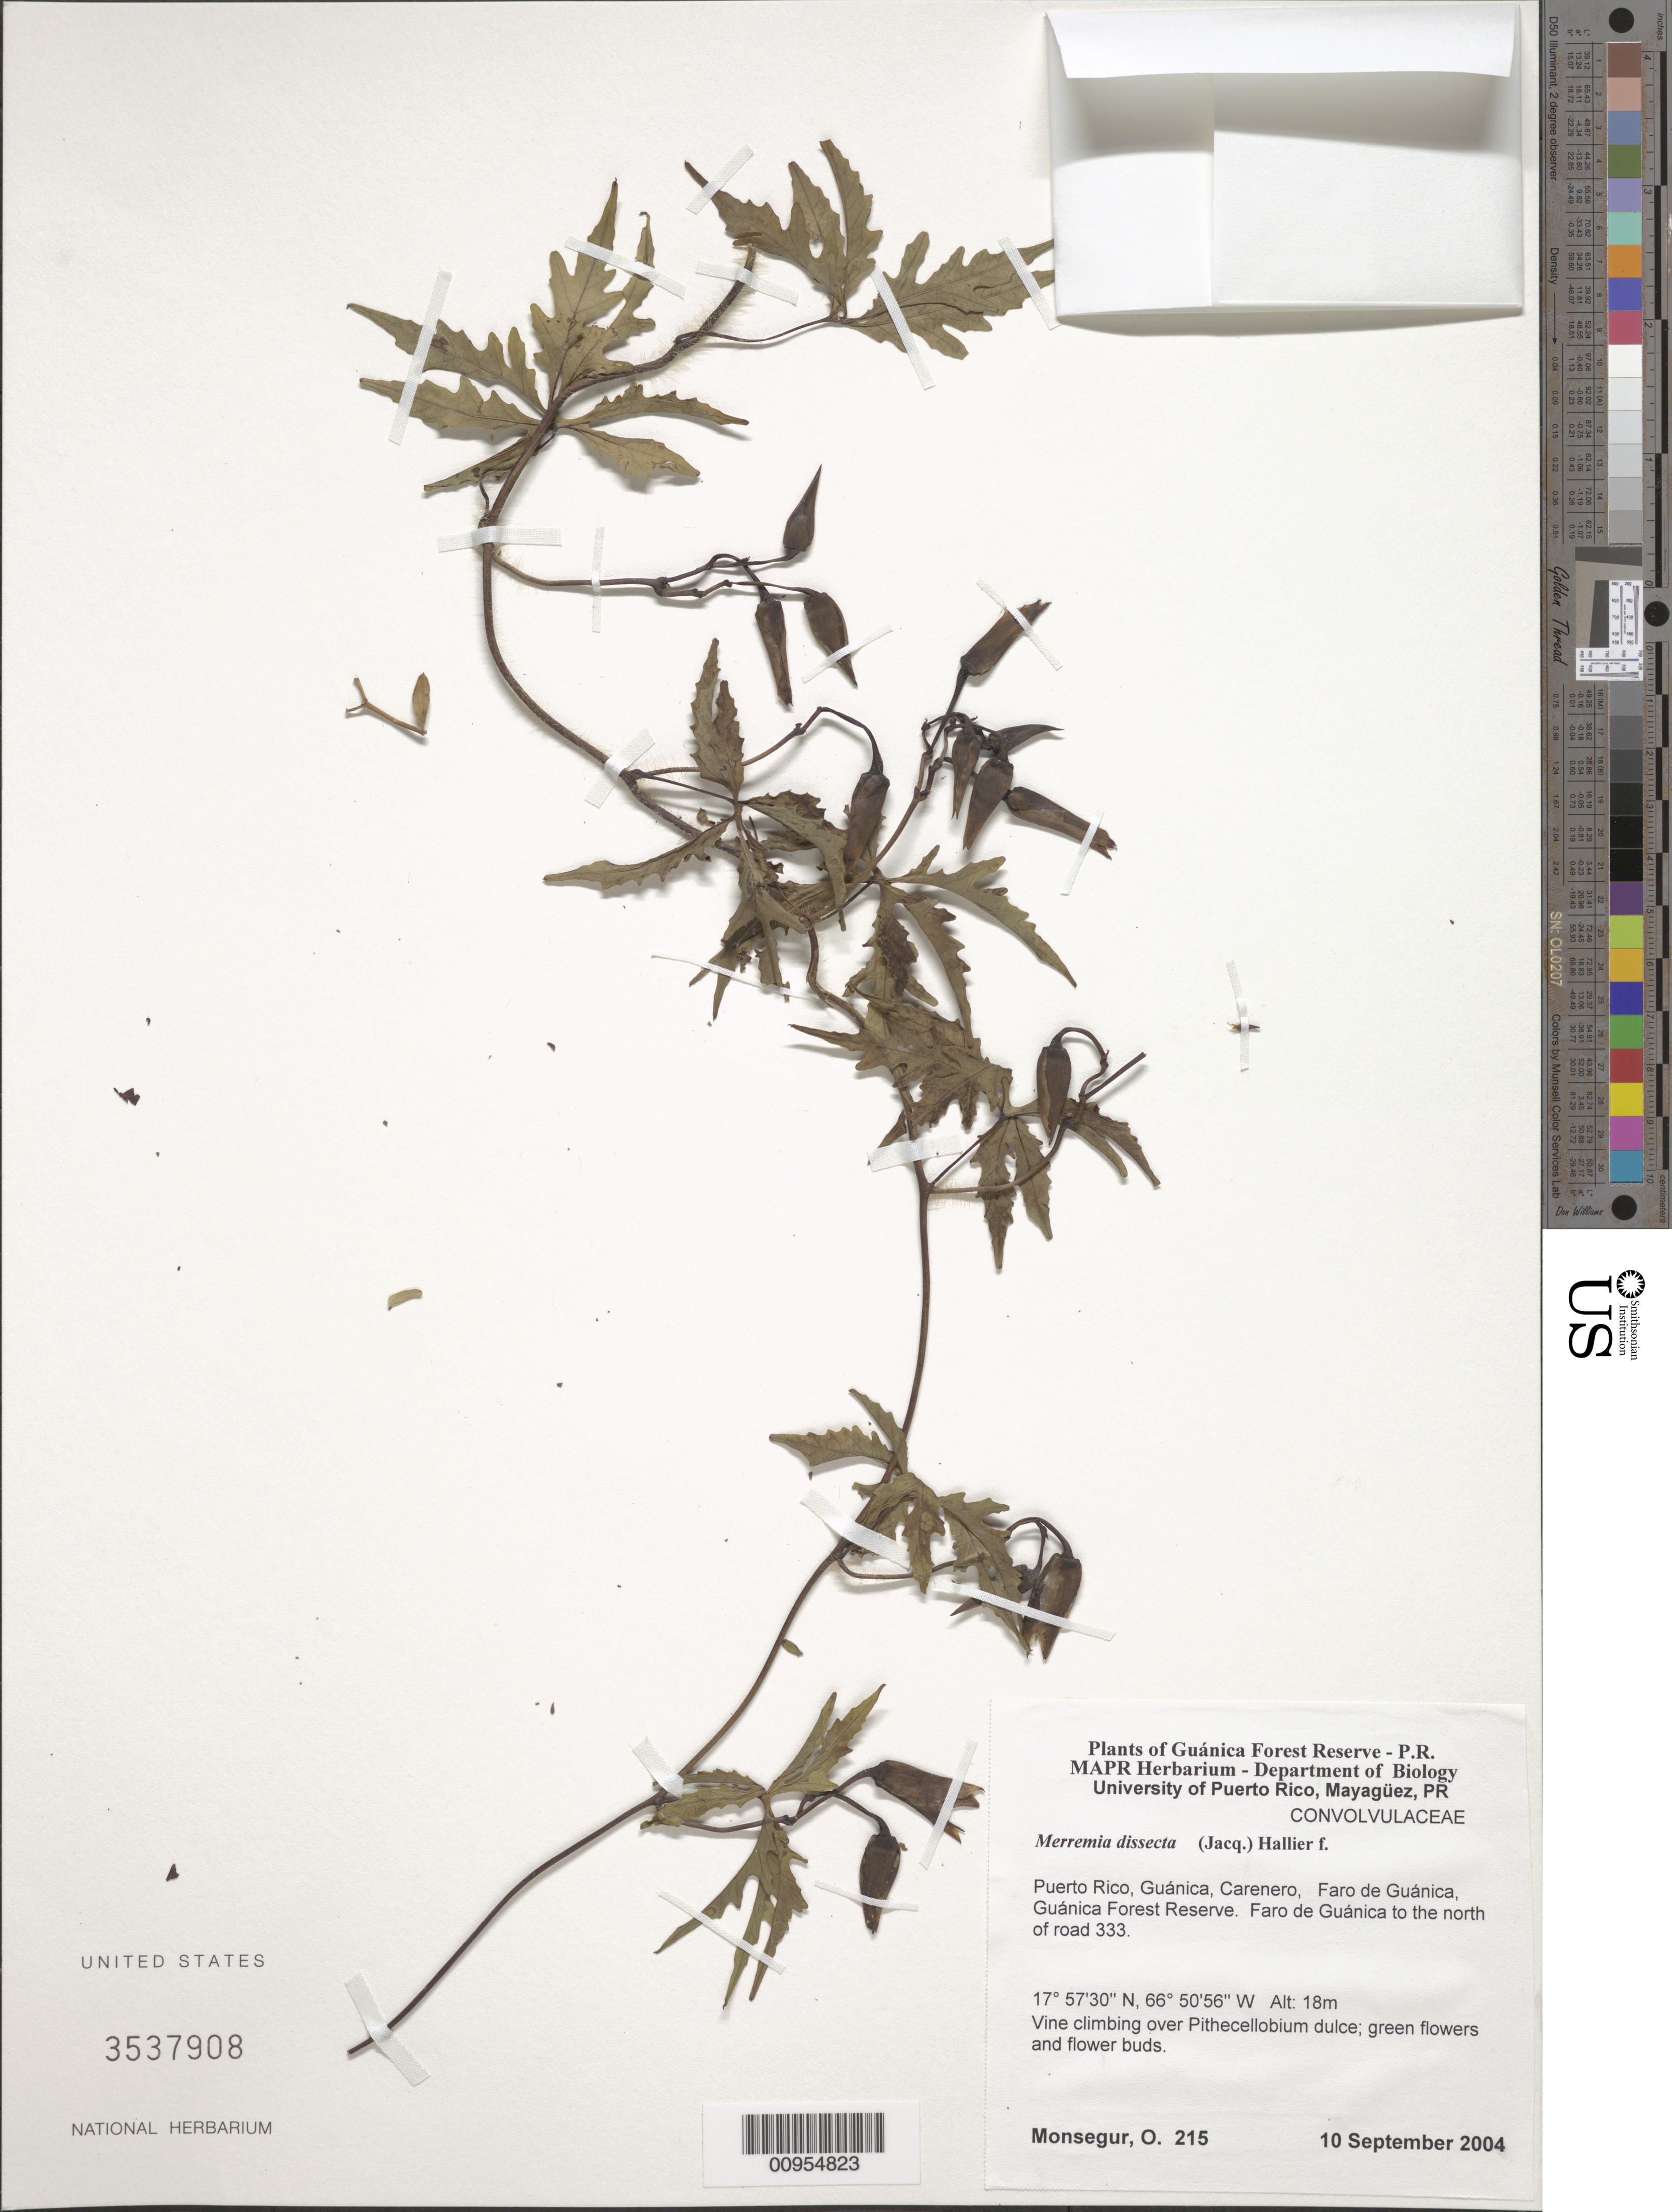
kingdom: Plantae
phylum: Tracheophyta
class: Magnoliopsida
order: Solanales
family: Convolvulaceae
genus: Distimake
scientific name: Distimake dissectus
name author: (Jacq.) A. R. Simões & Staples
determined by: Strong, Mark T., (BOT), Smithsonian Institution - National Museum of Natural History (UNITED STATES)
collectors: O. Monsegur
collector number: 215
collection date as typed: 10 Sep 2004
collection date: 2004-09-10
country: Puerto Rico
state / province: Guánica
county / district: Carenero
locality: Guánica Forest Reserve. Faro de Guánica to the north of road 333.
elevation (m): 18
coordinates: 17.57299, 66.50555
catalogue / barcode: US 3537908